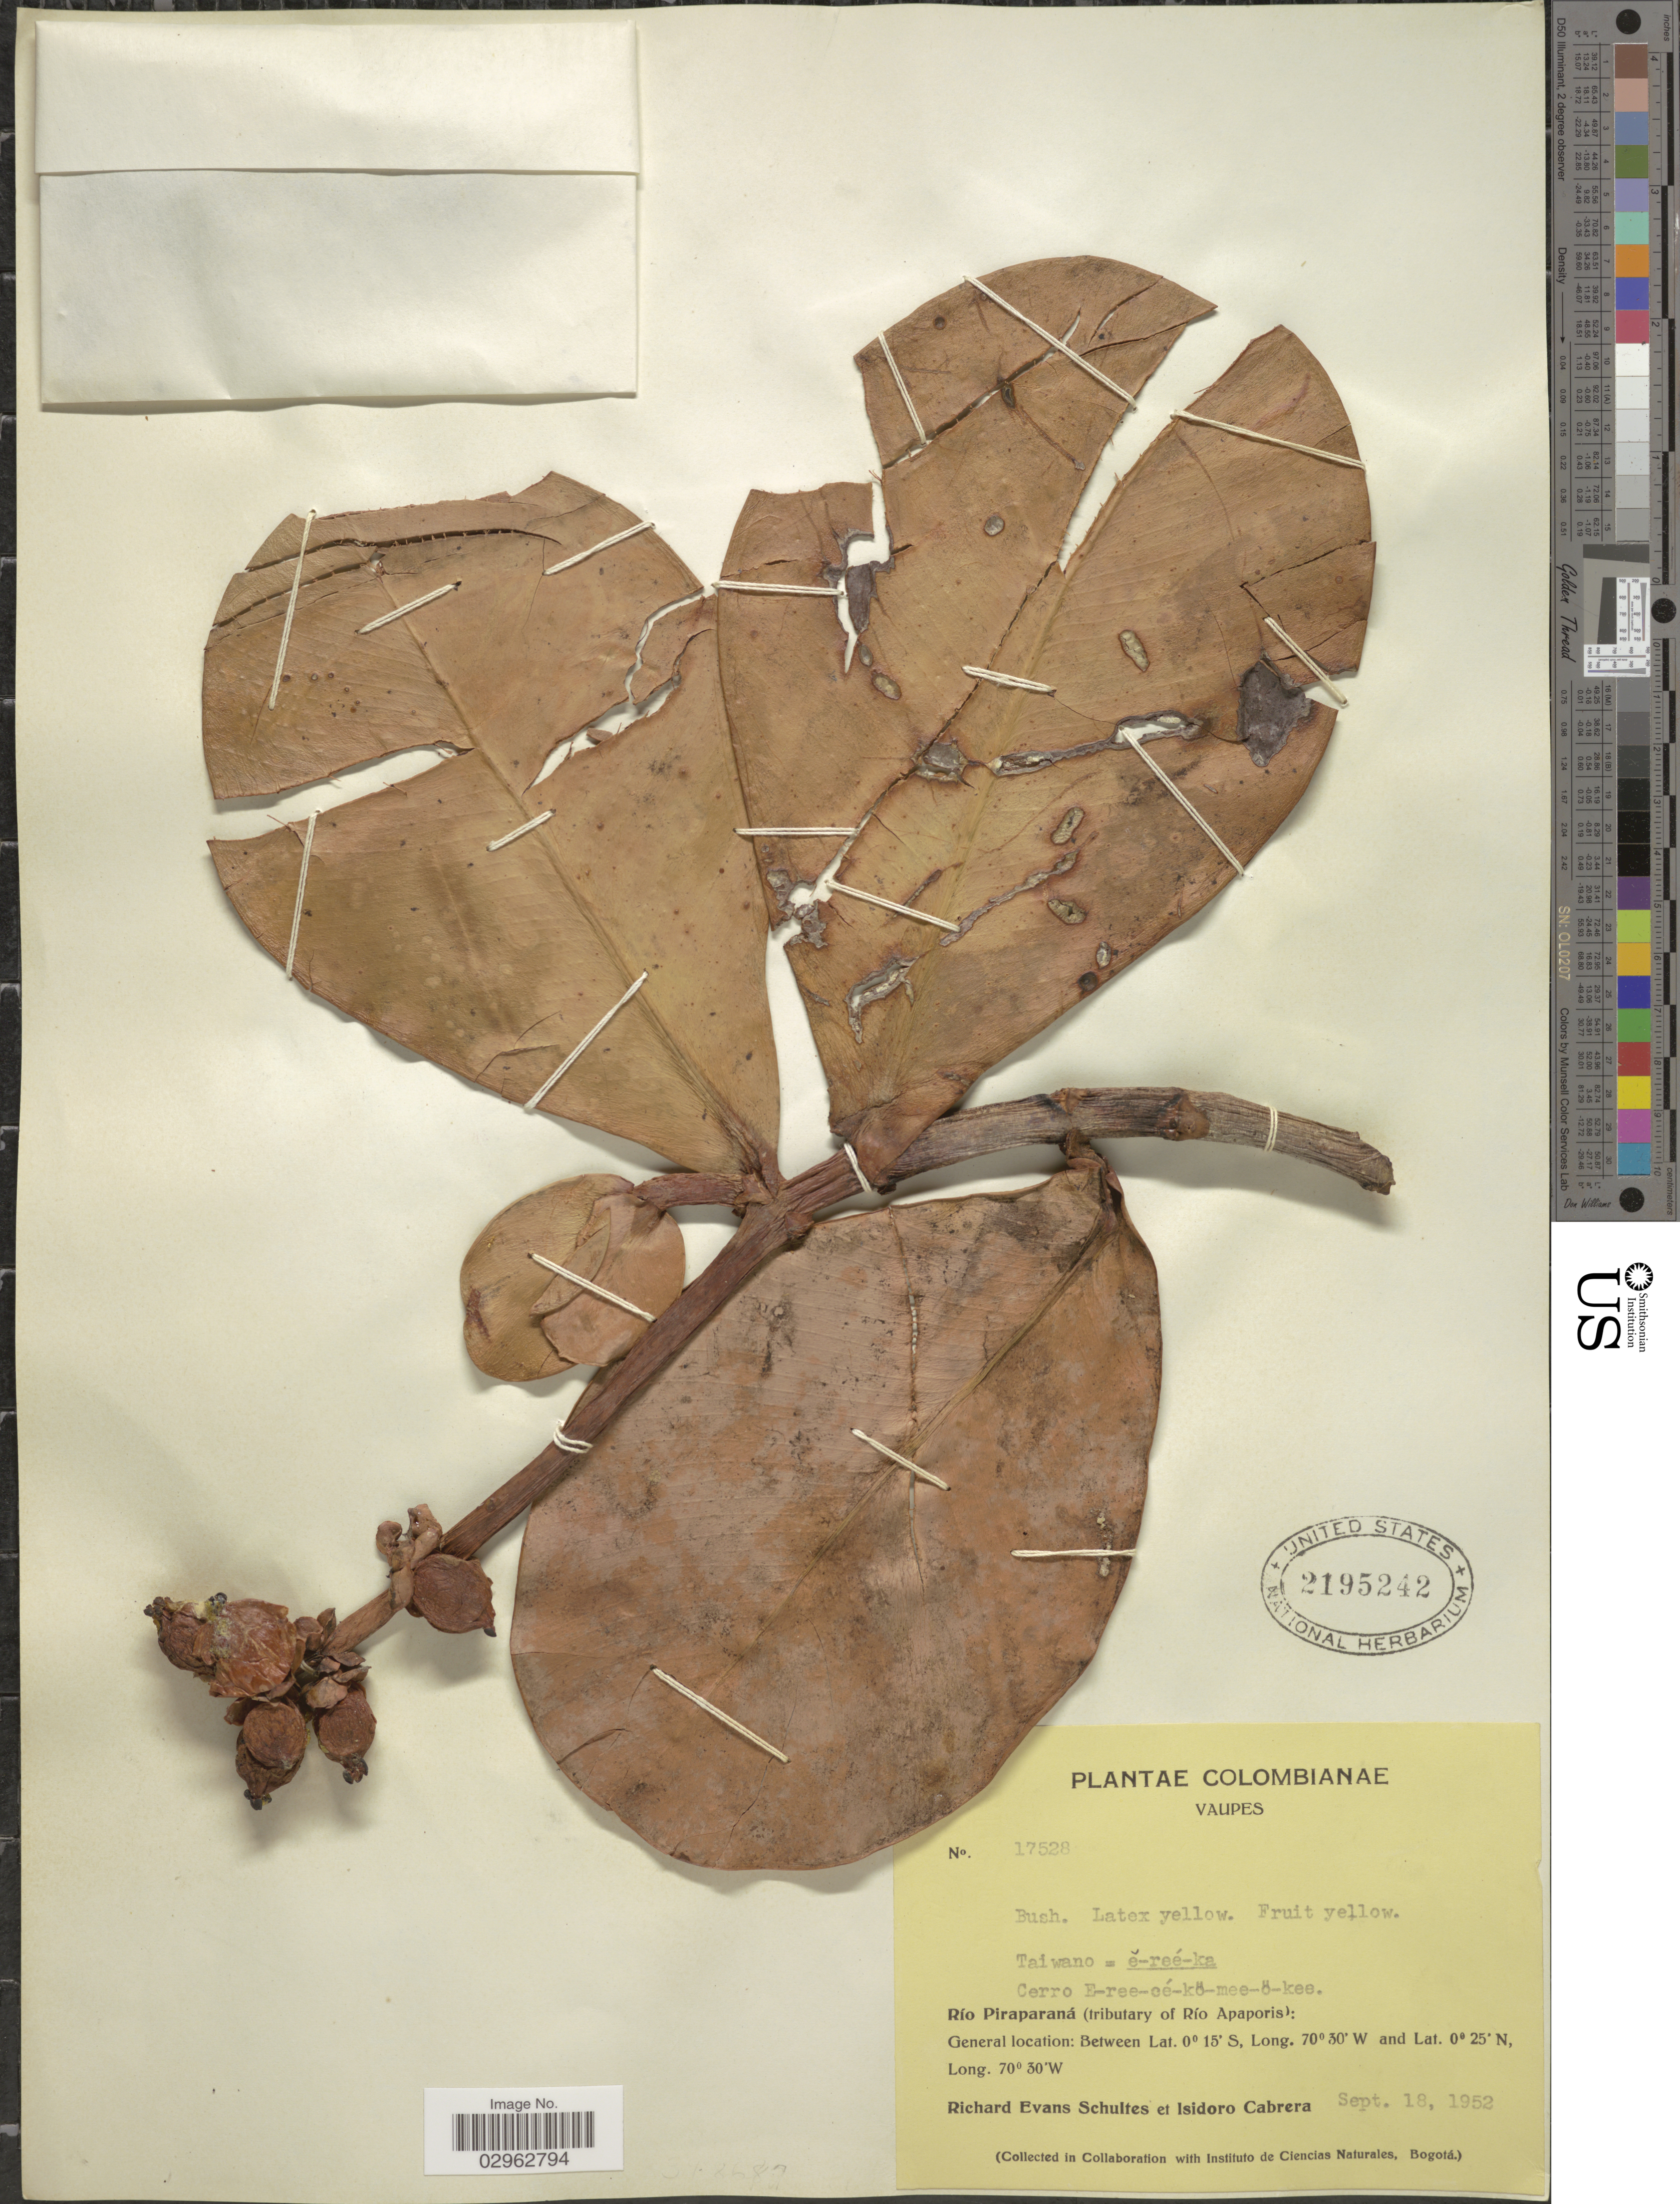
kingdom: Plantae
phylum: Tracheophyta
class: Magnoliopsida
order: Malpighiales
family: Clusiaceae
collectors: R. E. Schultes & I. Cabrera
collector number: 17528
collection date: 1952-09-18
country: Colombia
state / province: Vaupés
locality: Cerro E-ree-eé-kö-mee-ö-kee. Río Piraparaná (tributary of Río Apaporis).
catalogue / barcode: US 2195242